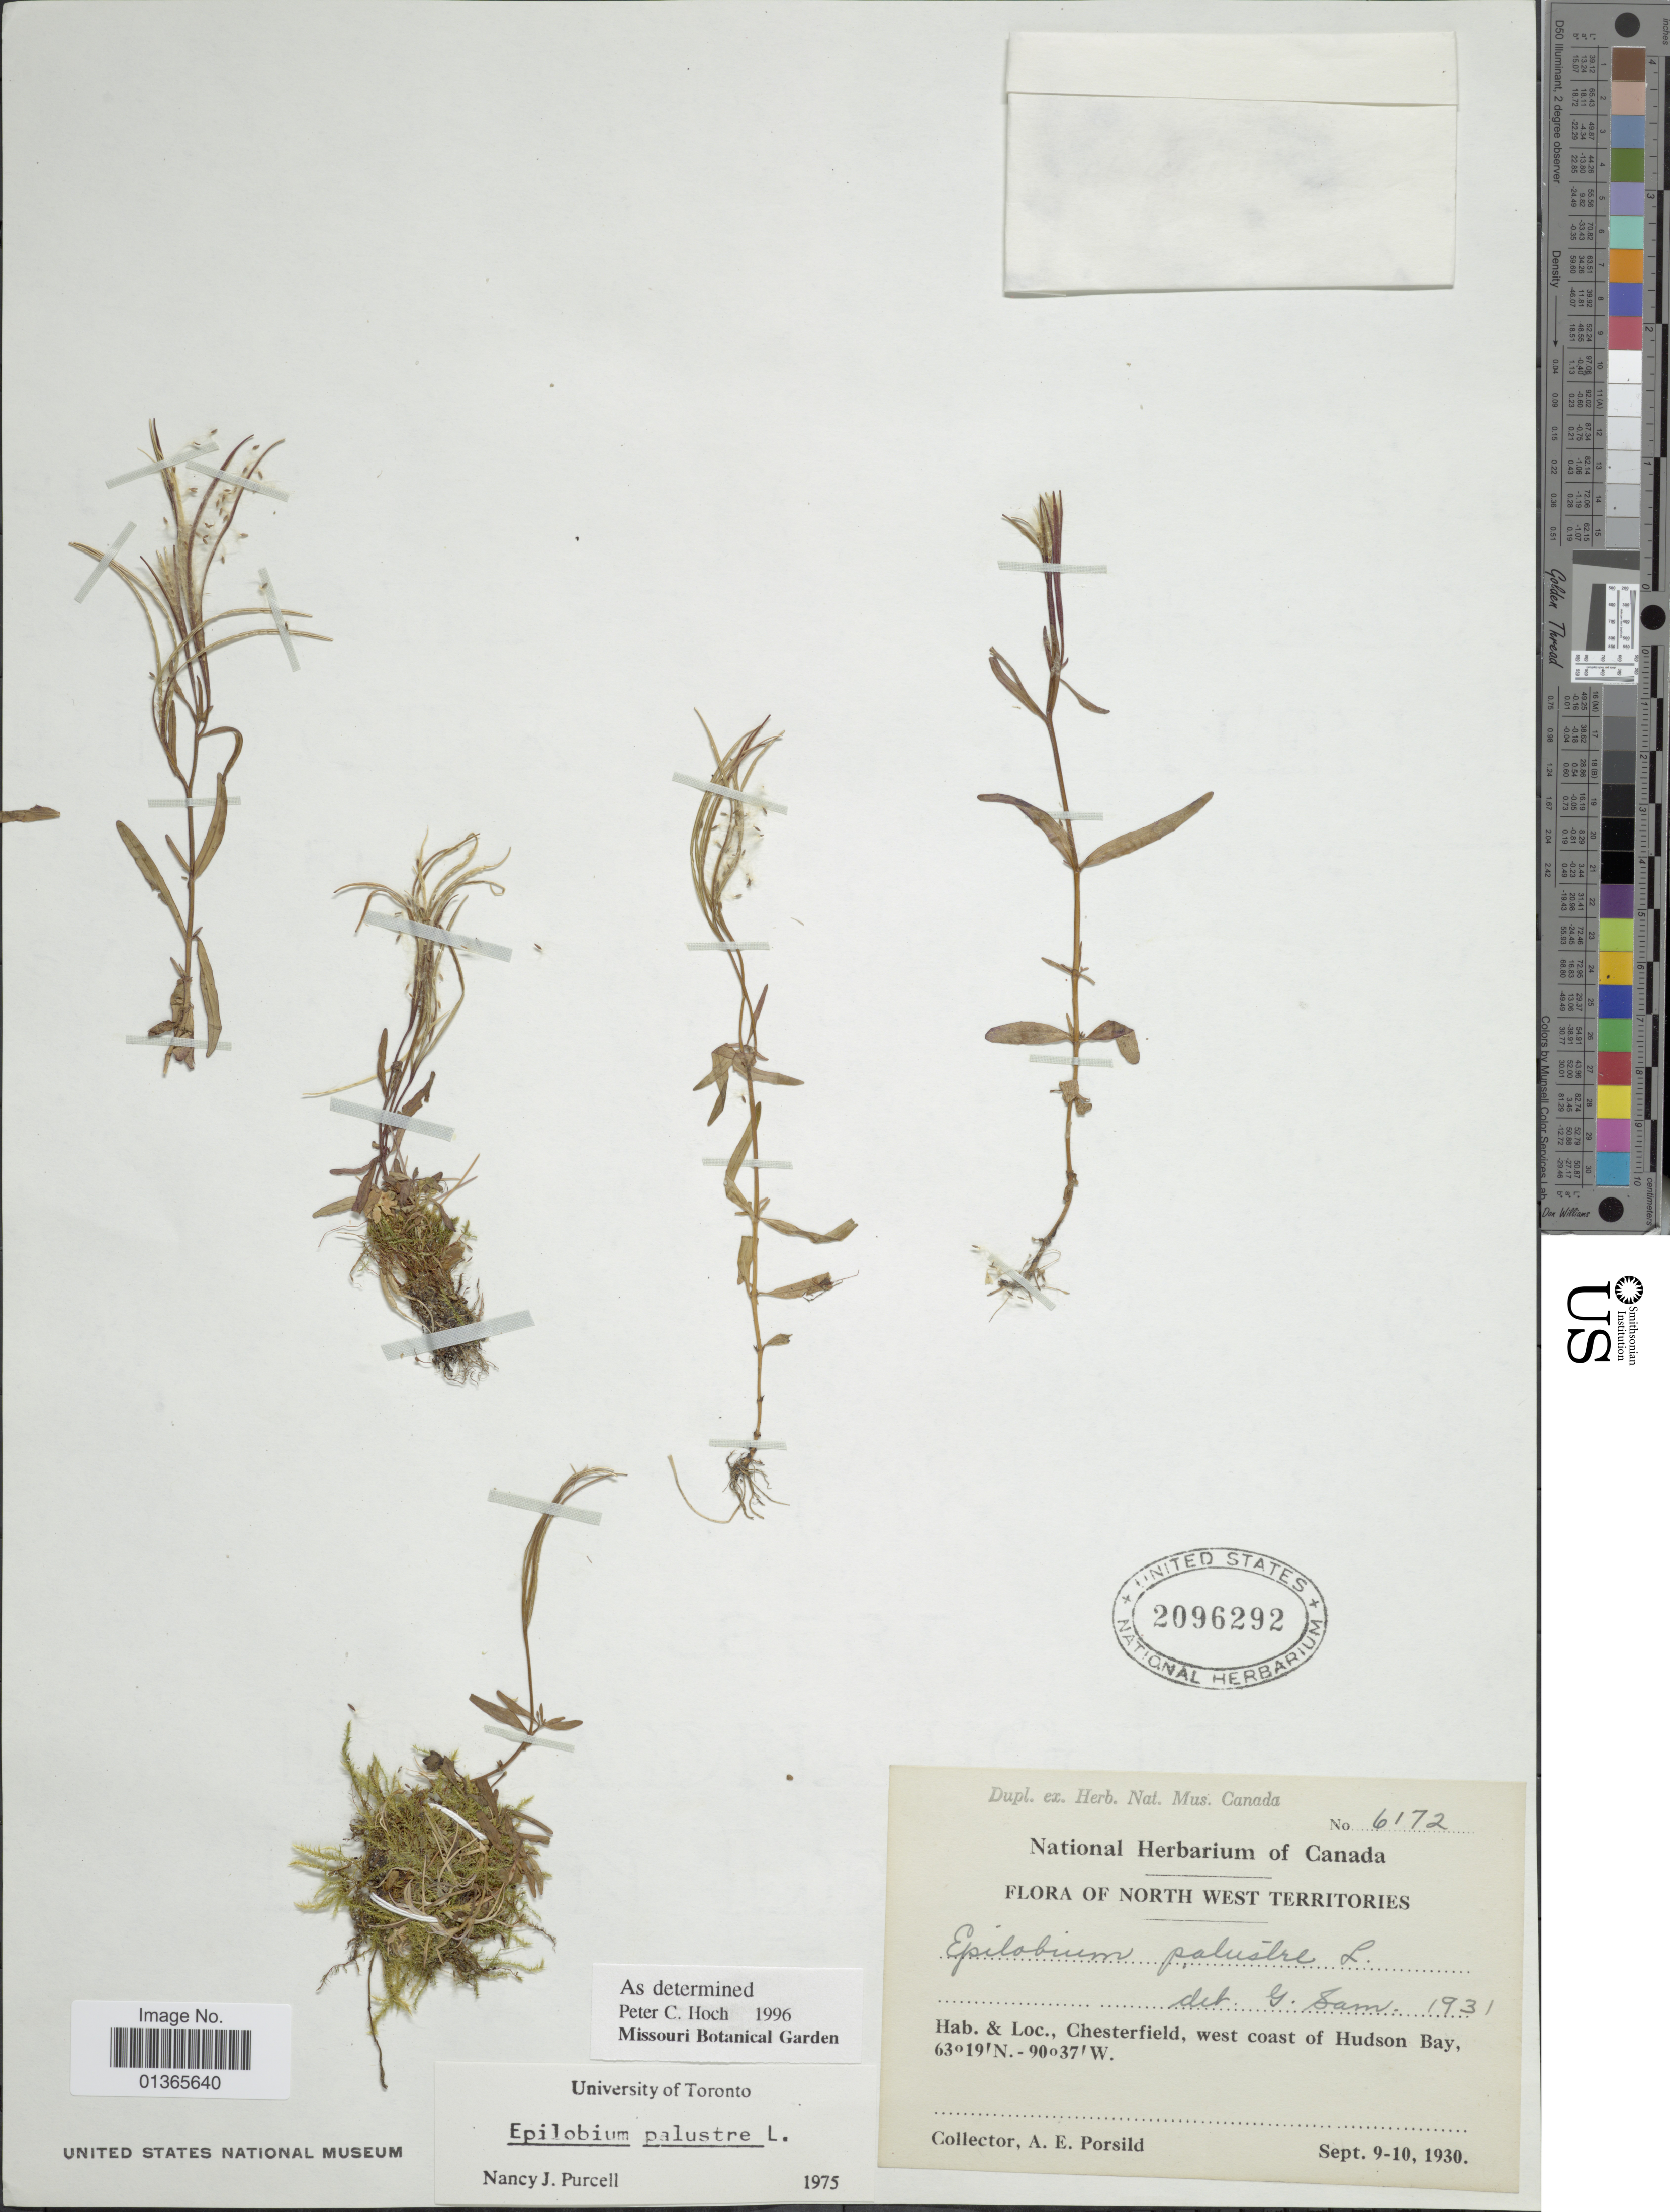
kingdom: Plantae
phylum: Tracheophyta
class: Magnoliopsida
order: Myrtales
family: Onagraceae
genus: Epilobium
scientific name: Epilobium palustre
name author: L.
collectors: A. E. Porsild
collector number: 6172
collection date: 1930-09-09/1930-09-10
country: Canada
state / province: Northwest Territories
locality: Chesterfield, west coast of Hudson Bay.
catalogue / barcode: US 2096292